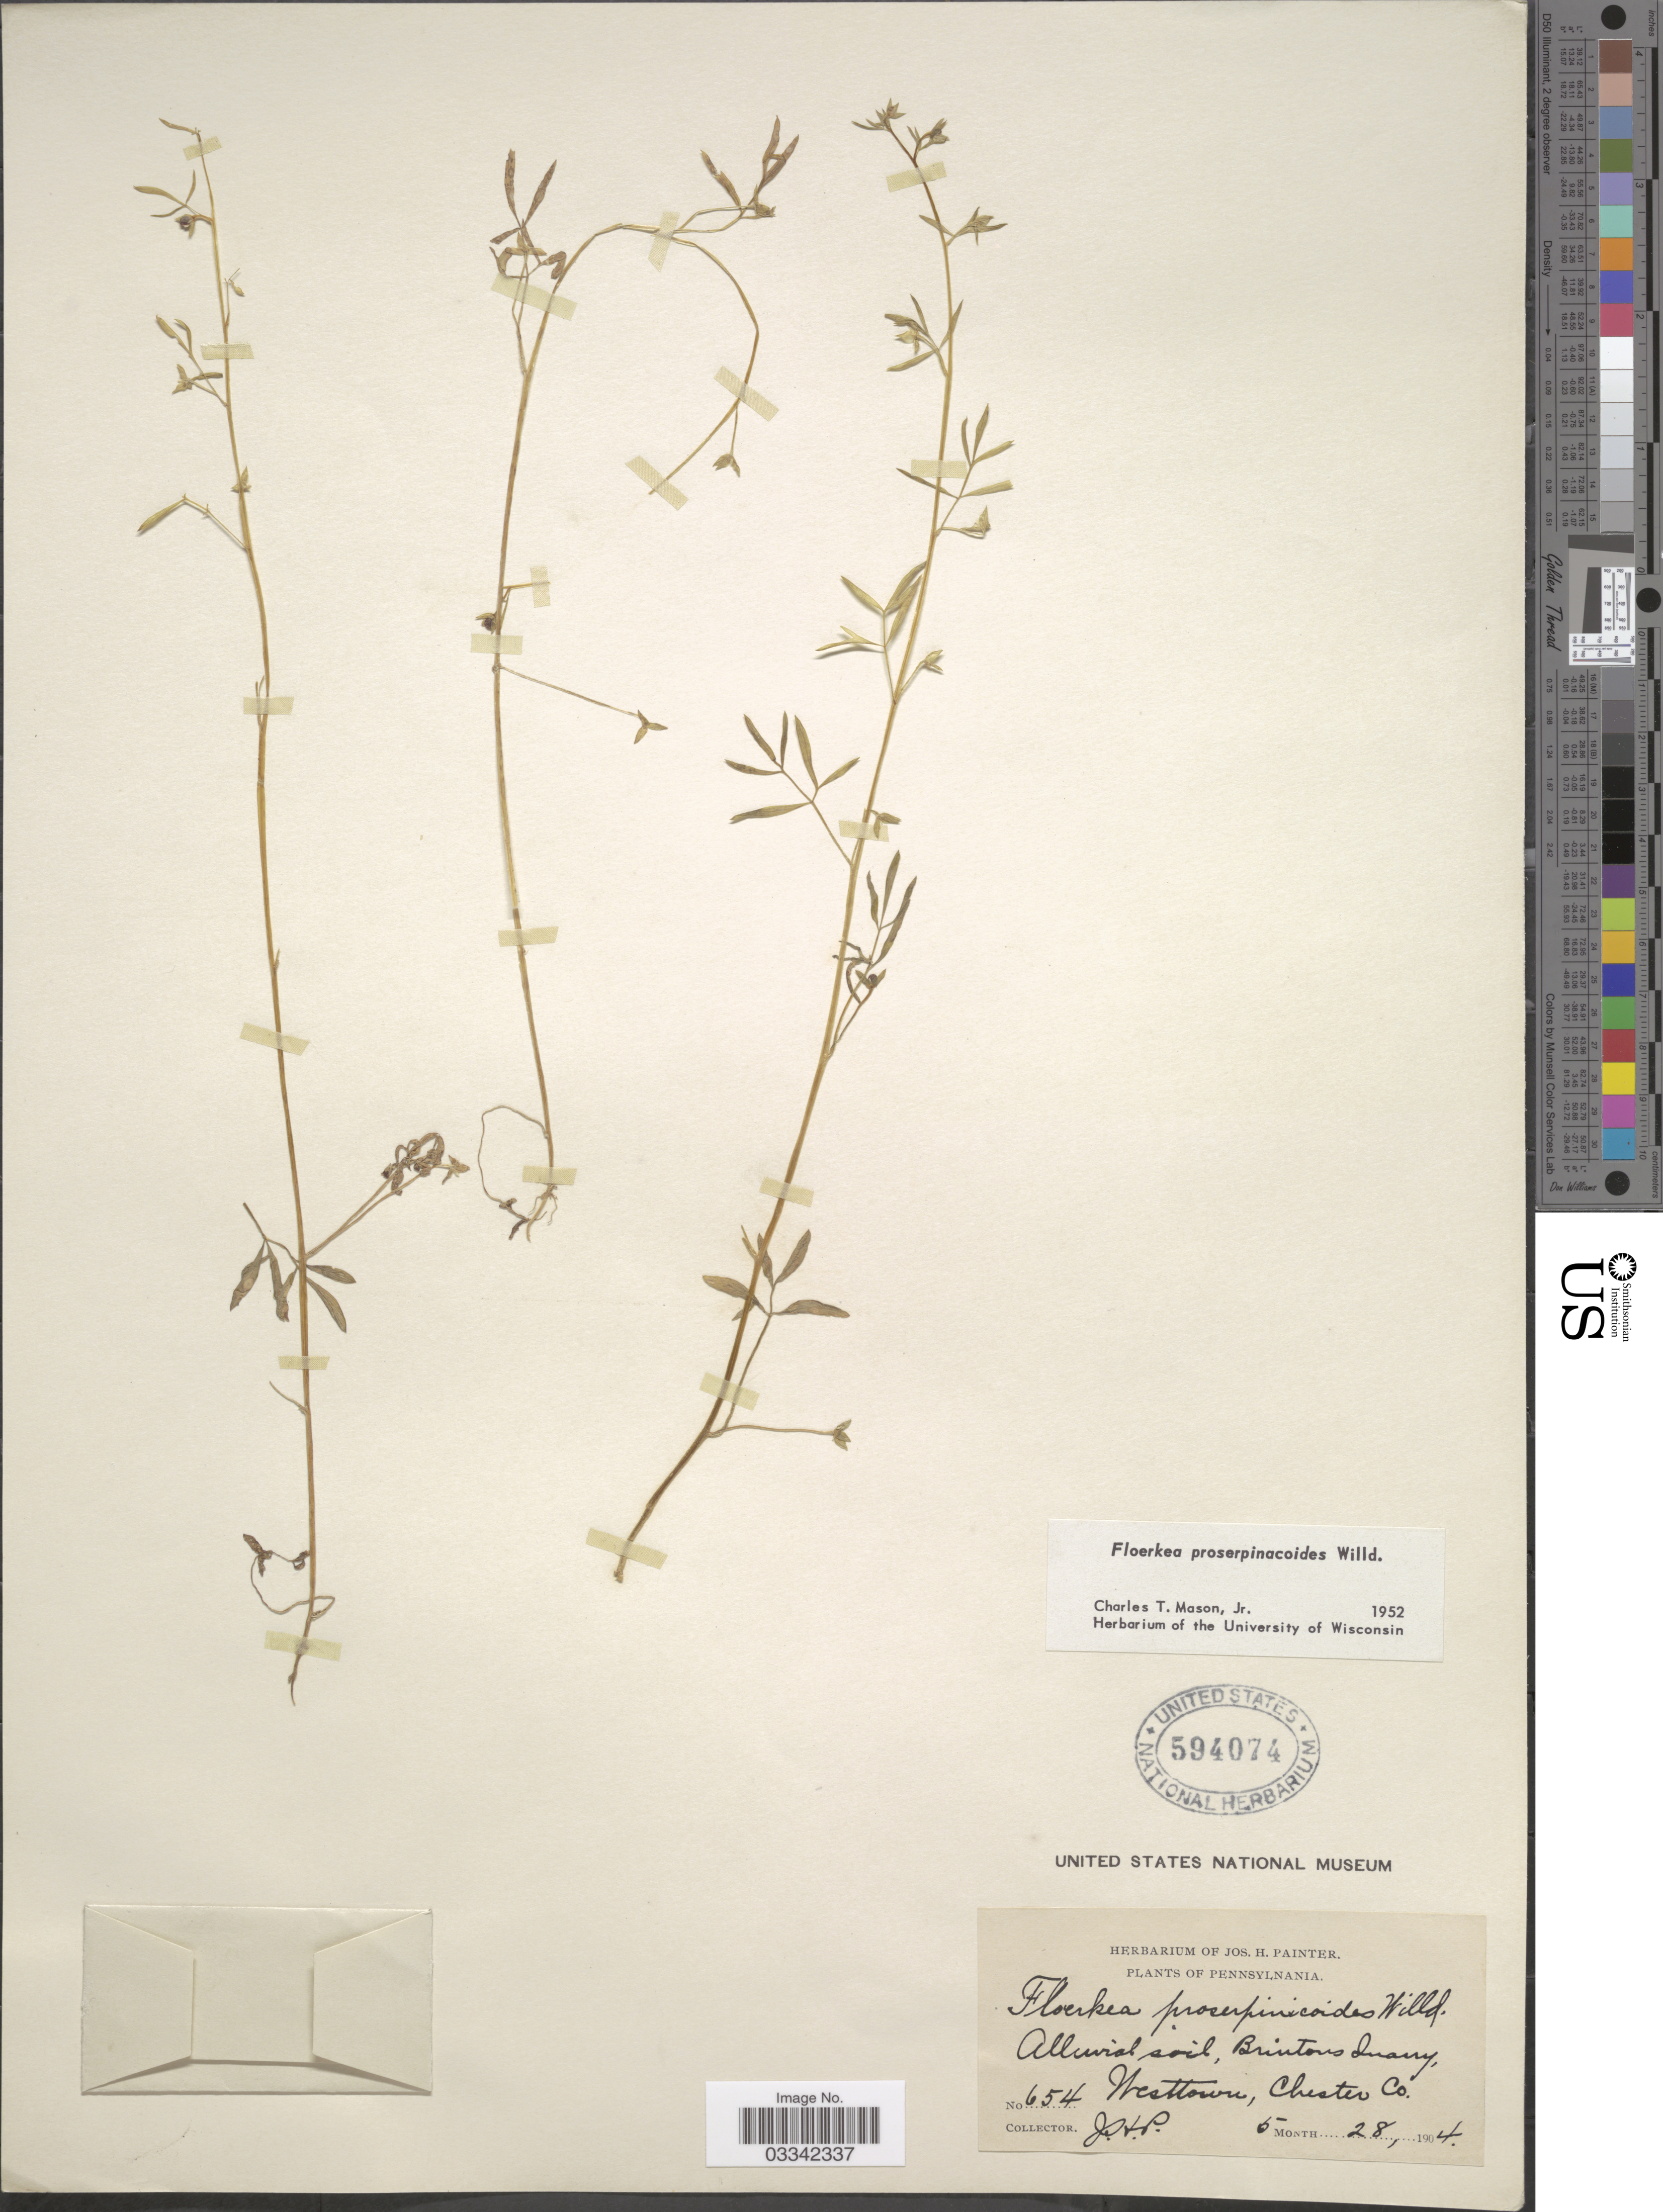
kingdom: Plantae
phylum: Tracheophyta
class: Magnoliopsida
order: Brassicales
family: Limnanthaceae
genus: Floerkea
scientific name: Floerkea proserpinacoides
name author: Willd.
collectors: J. B. Leiberg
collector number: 654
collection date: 1904-05-28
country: United States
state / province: Pennsylvania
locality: Brintons Quarry. Westtown, Chester Co.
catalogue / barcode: US 594074